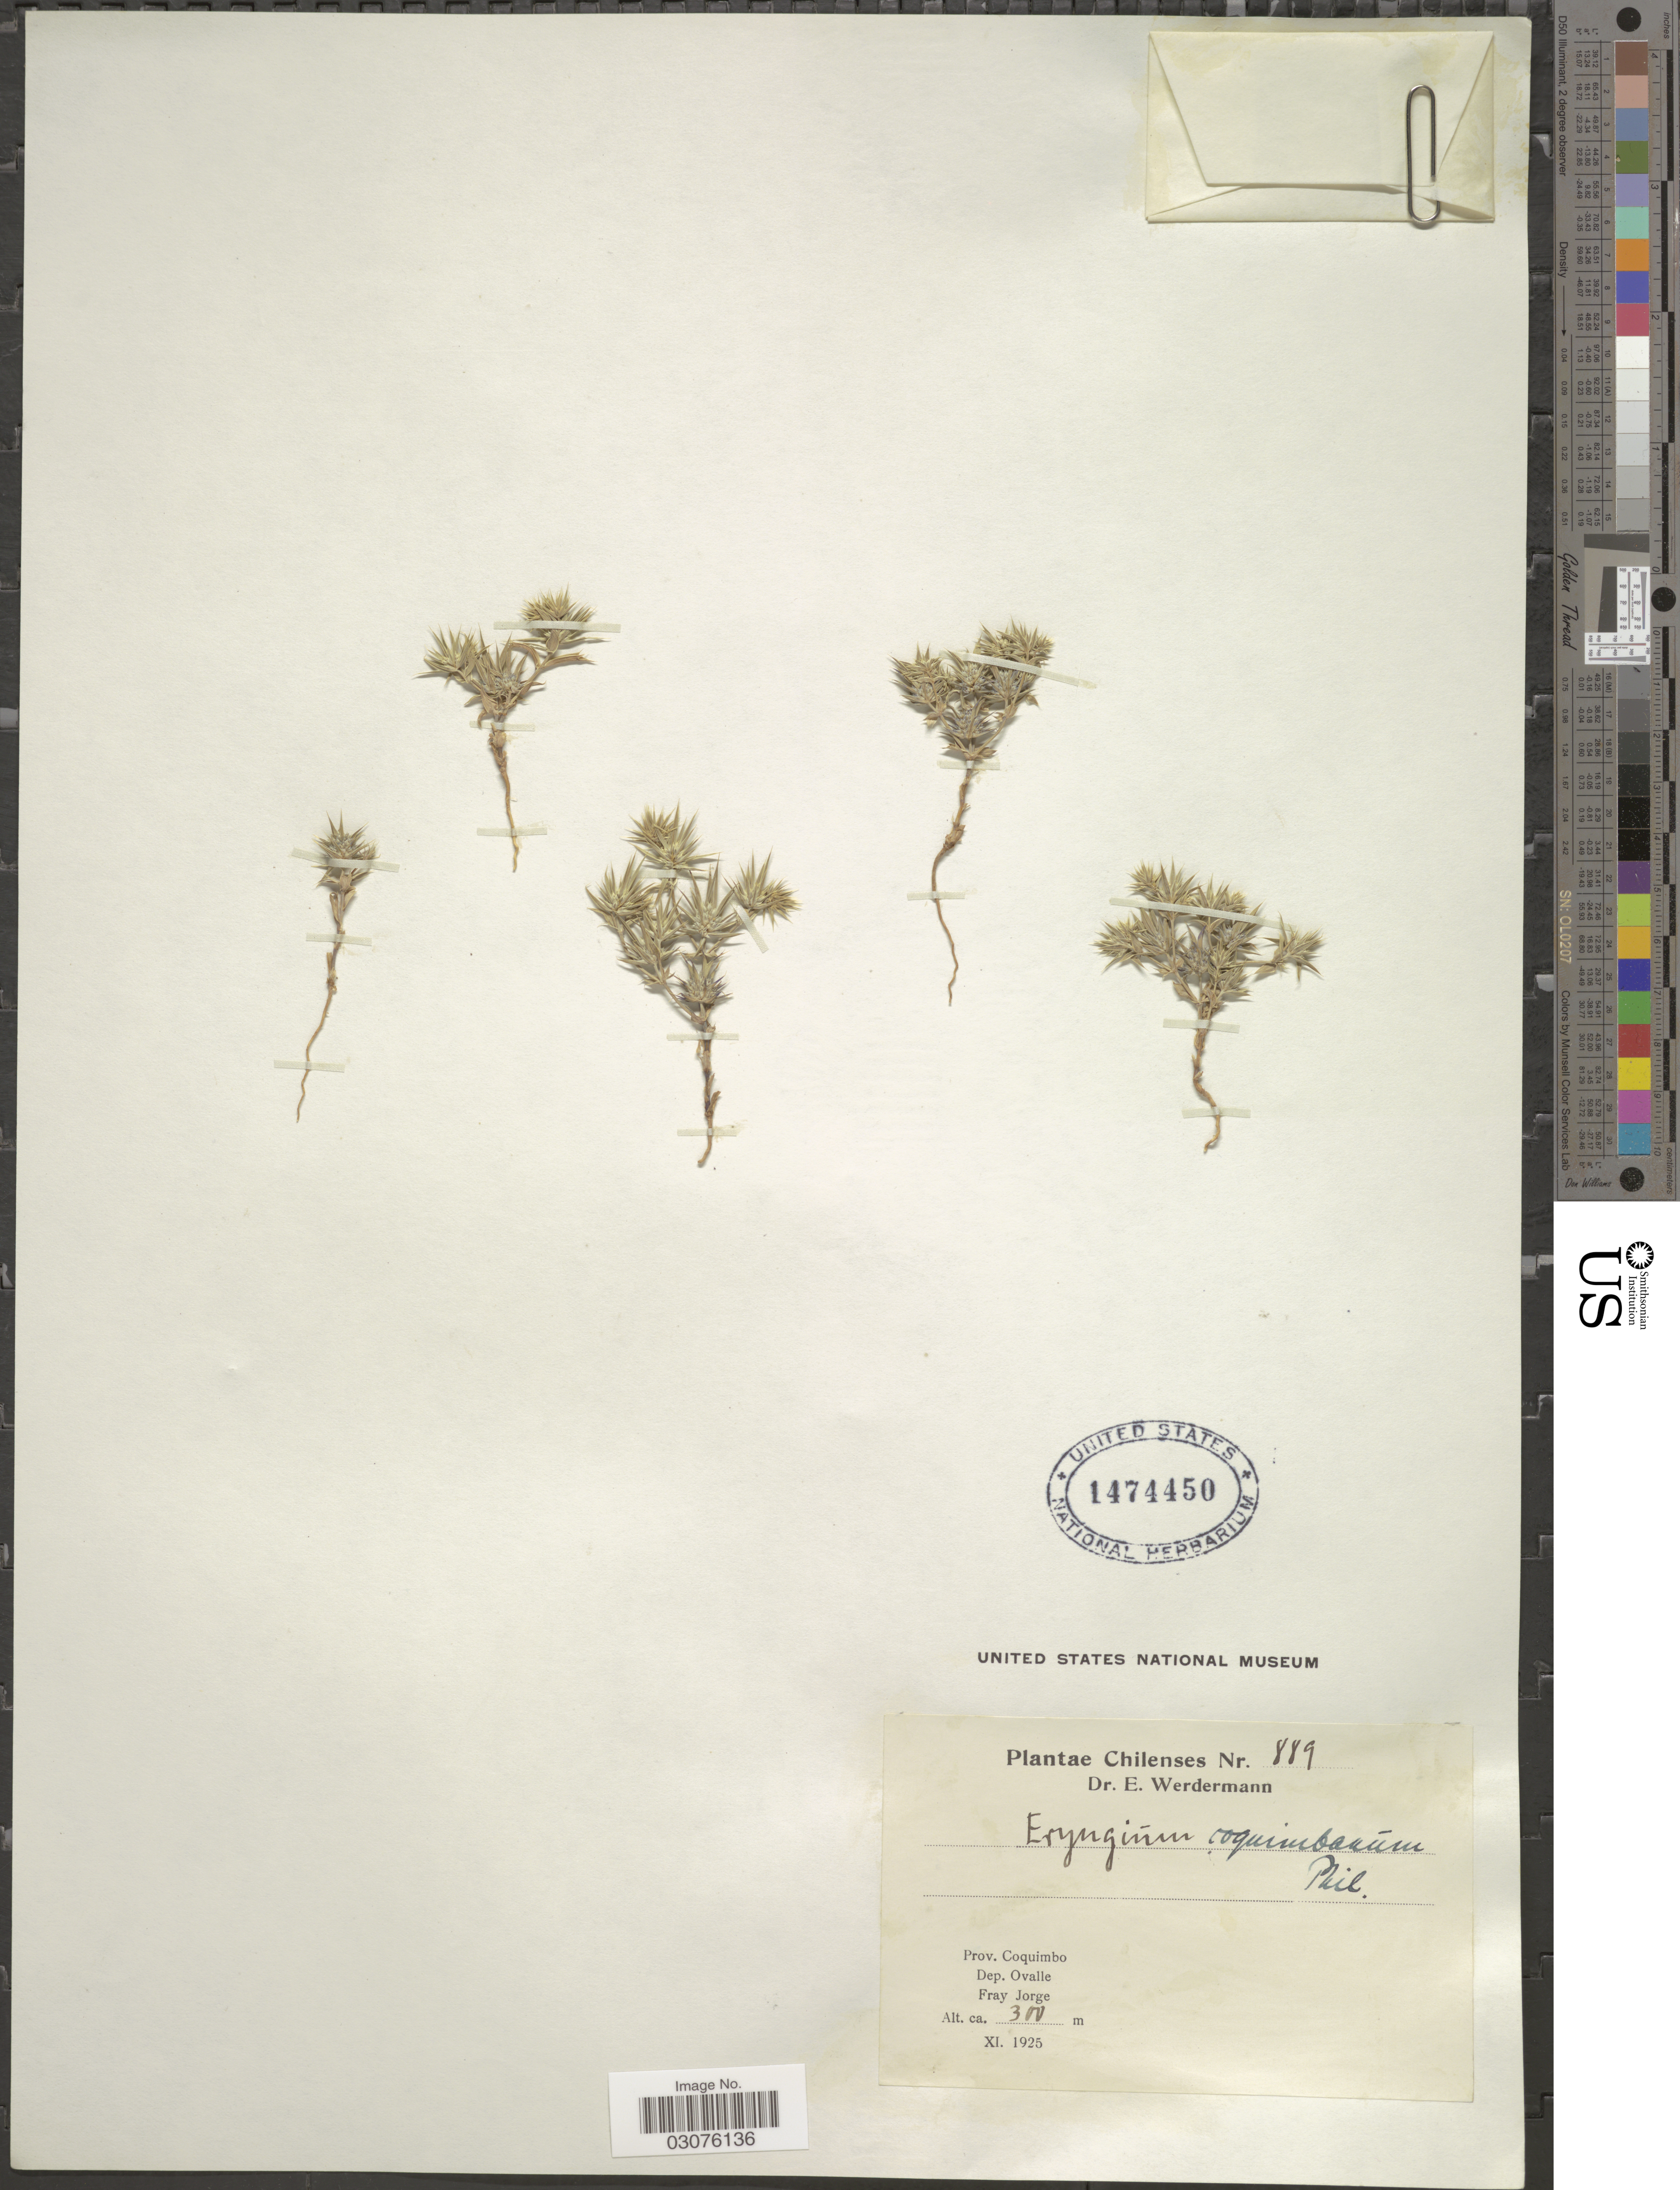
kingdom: Plantae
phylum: Tracheophyta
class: Magnoliopsida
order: Apiales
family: Apiaceae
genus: Eryngium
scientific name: Eryngium coquimbanum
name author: Phil.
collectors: E. Werdermann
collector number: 889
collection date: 1925-11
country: Chile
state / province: Coquimbo (IV)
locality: Prov. Coquimbo. Dep. Ovalle. Fray Jorge.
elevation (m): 300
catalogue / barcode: US 1474450